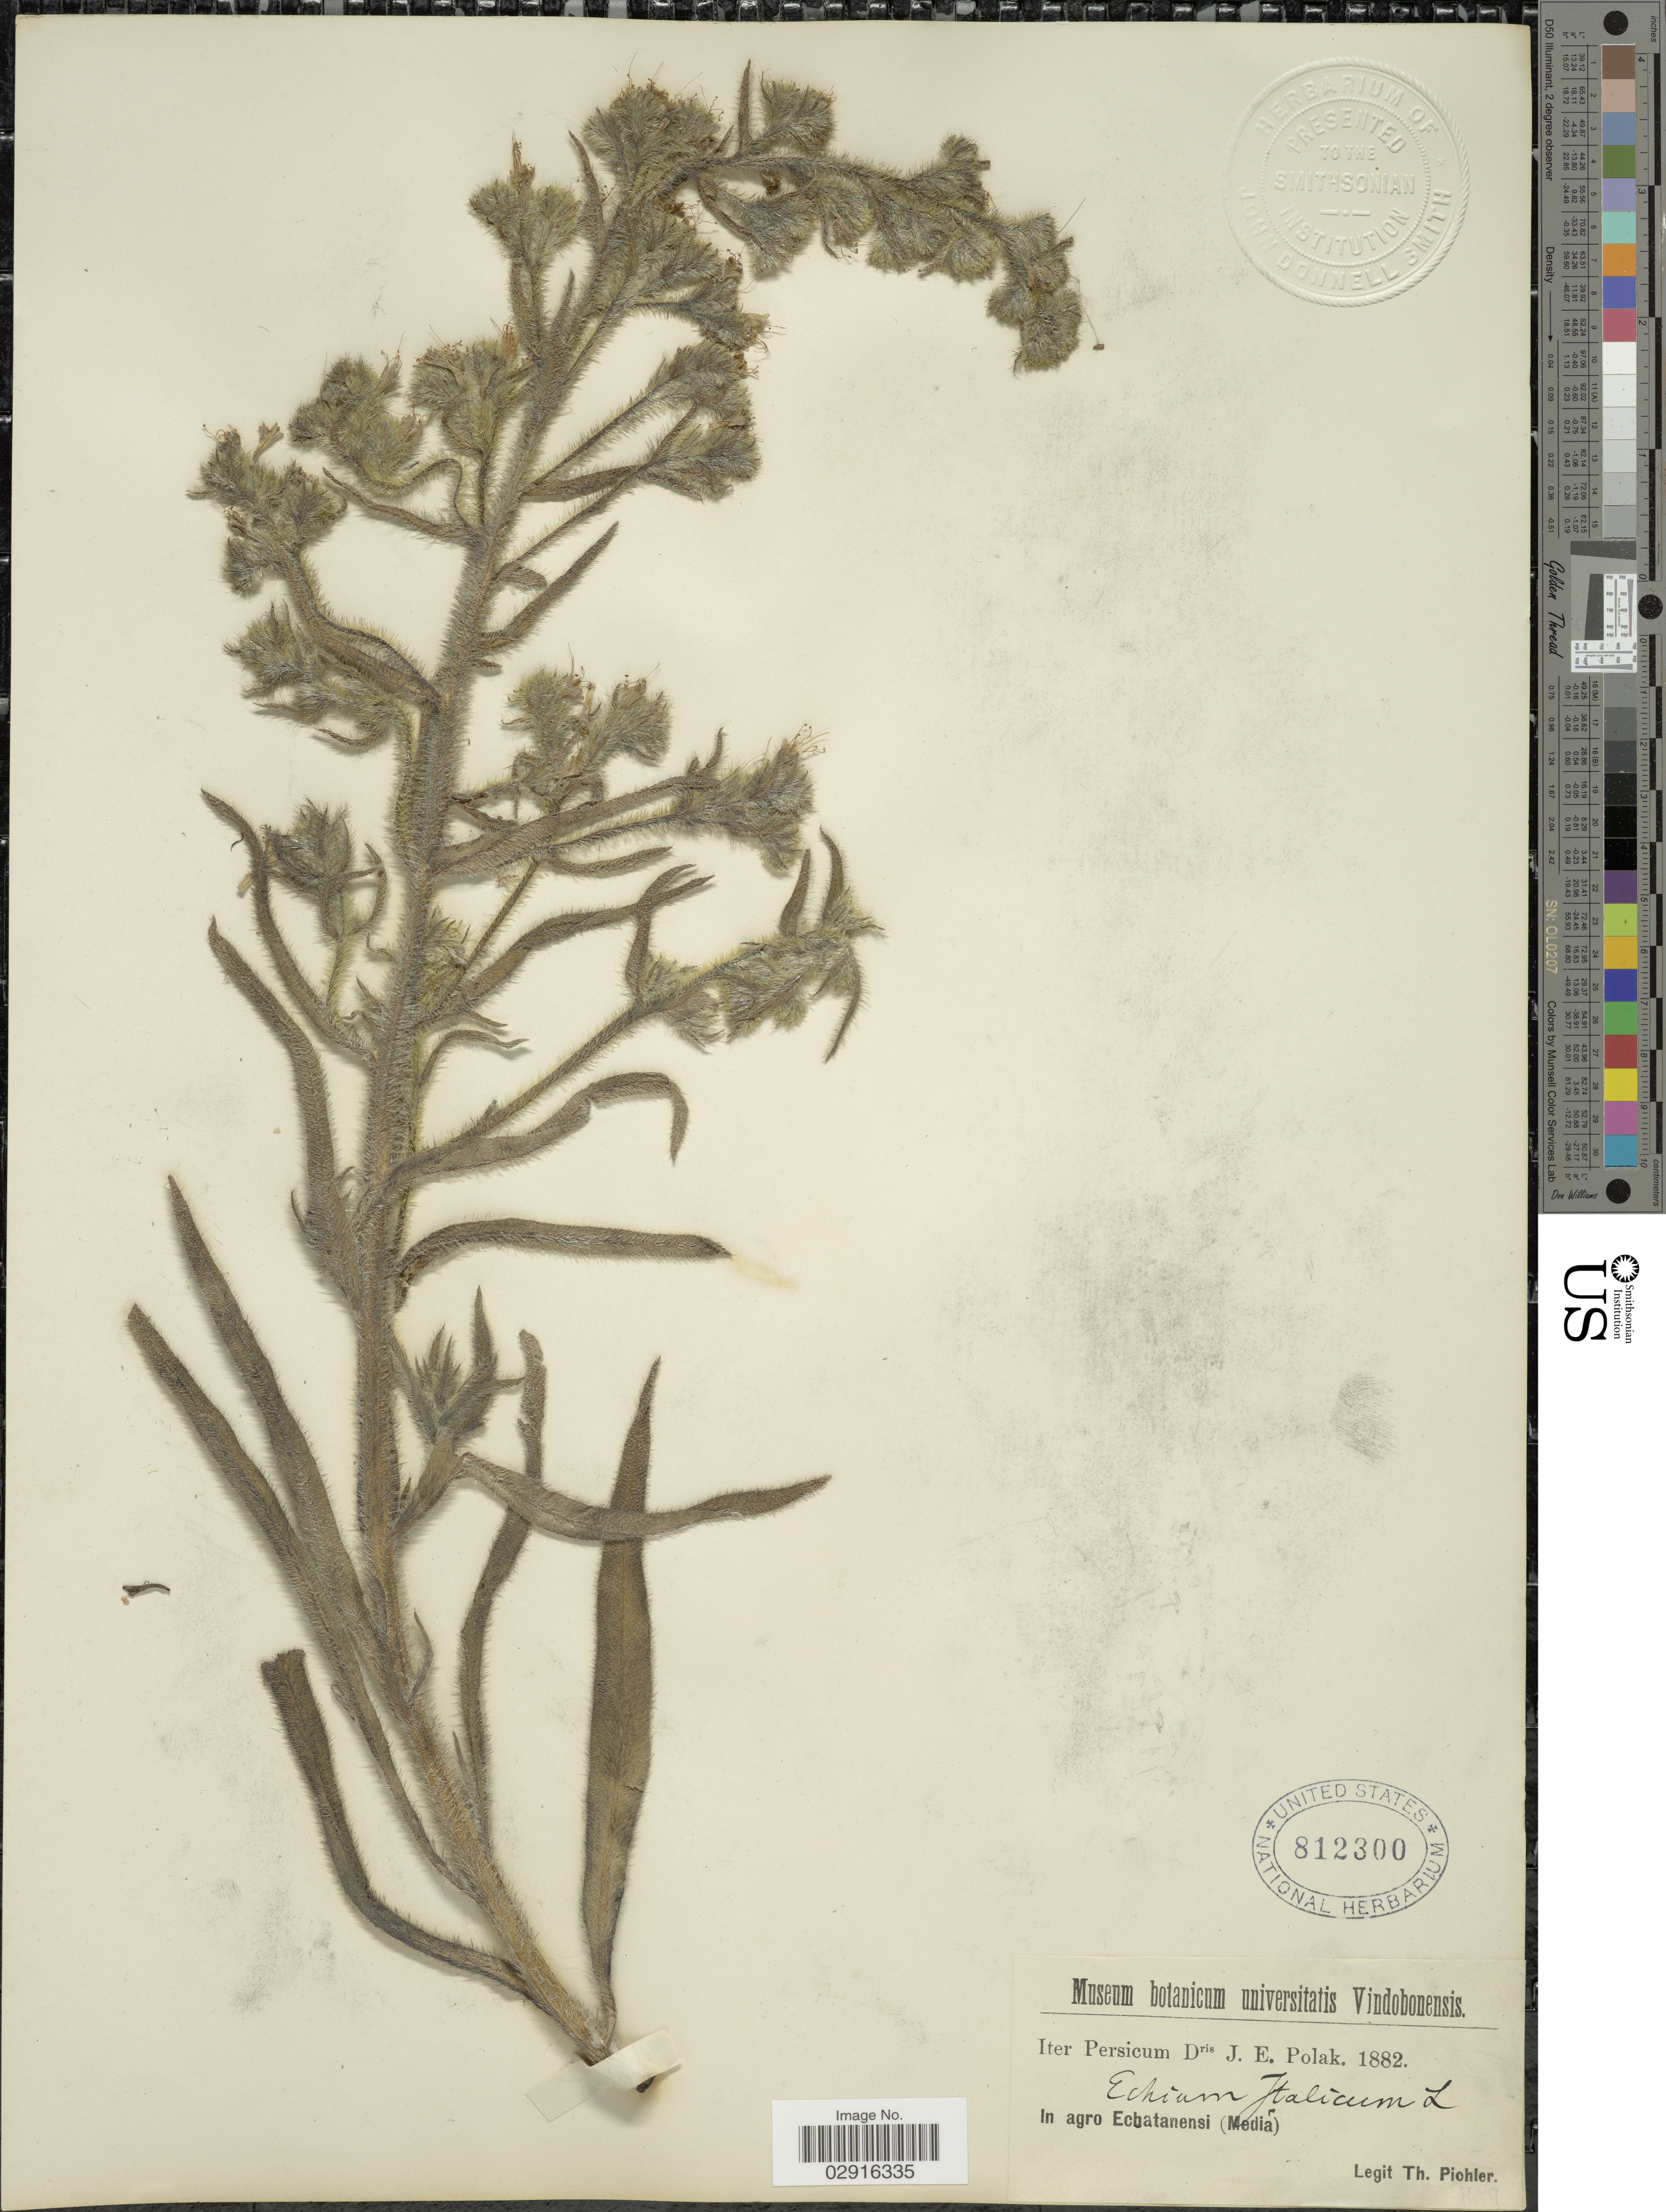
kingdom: Plantae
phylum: Tracheophyta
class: Magnoliopsida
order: Boraginales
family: Boraginaceae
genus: Echium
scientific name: Echium italicum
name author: L.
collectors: T. Pichler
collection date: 1882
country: Iran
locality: Iter Persicum. In agro Echatanensi (Media).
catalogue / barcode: US 812300